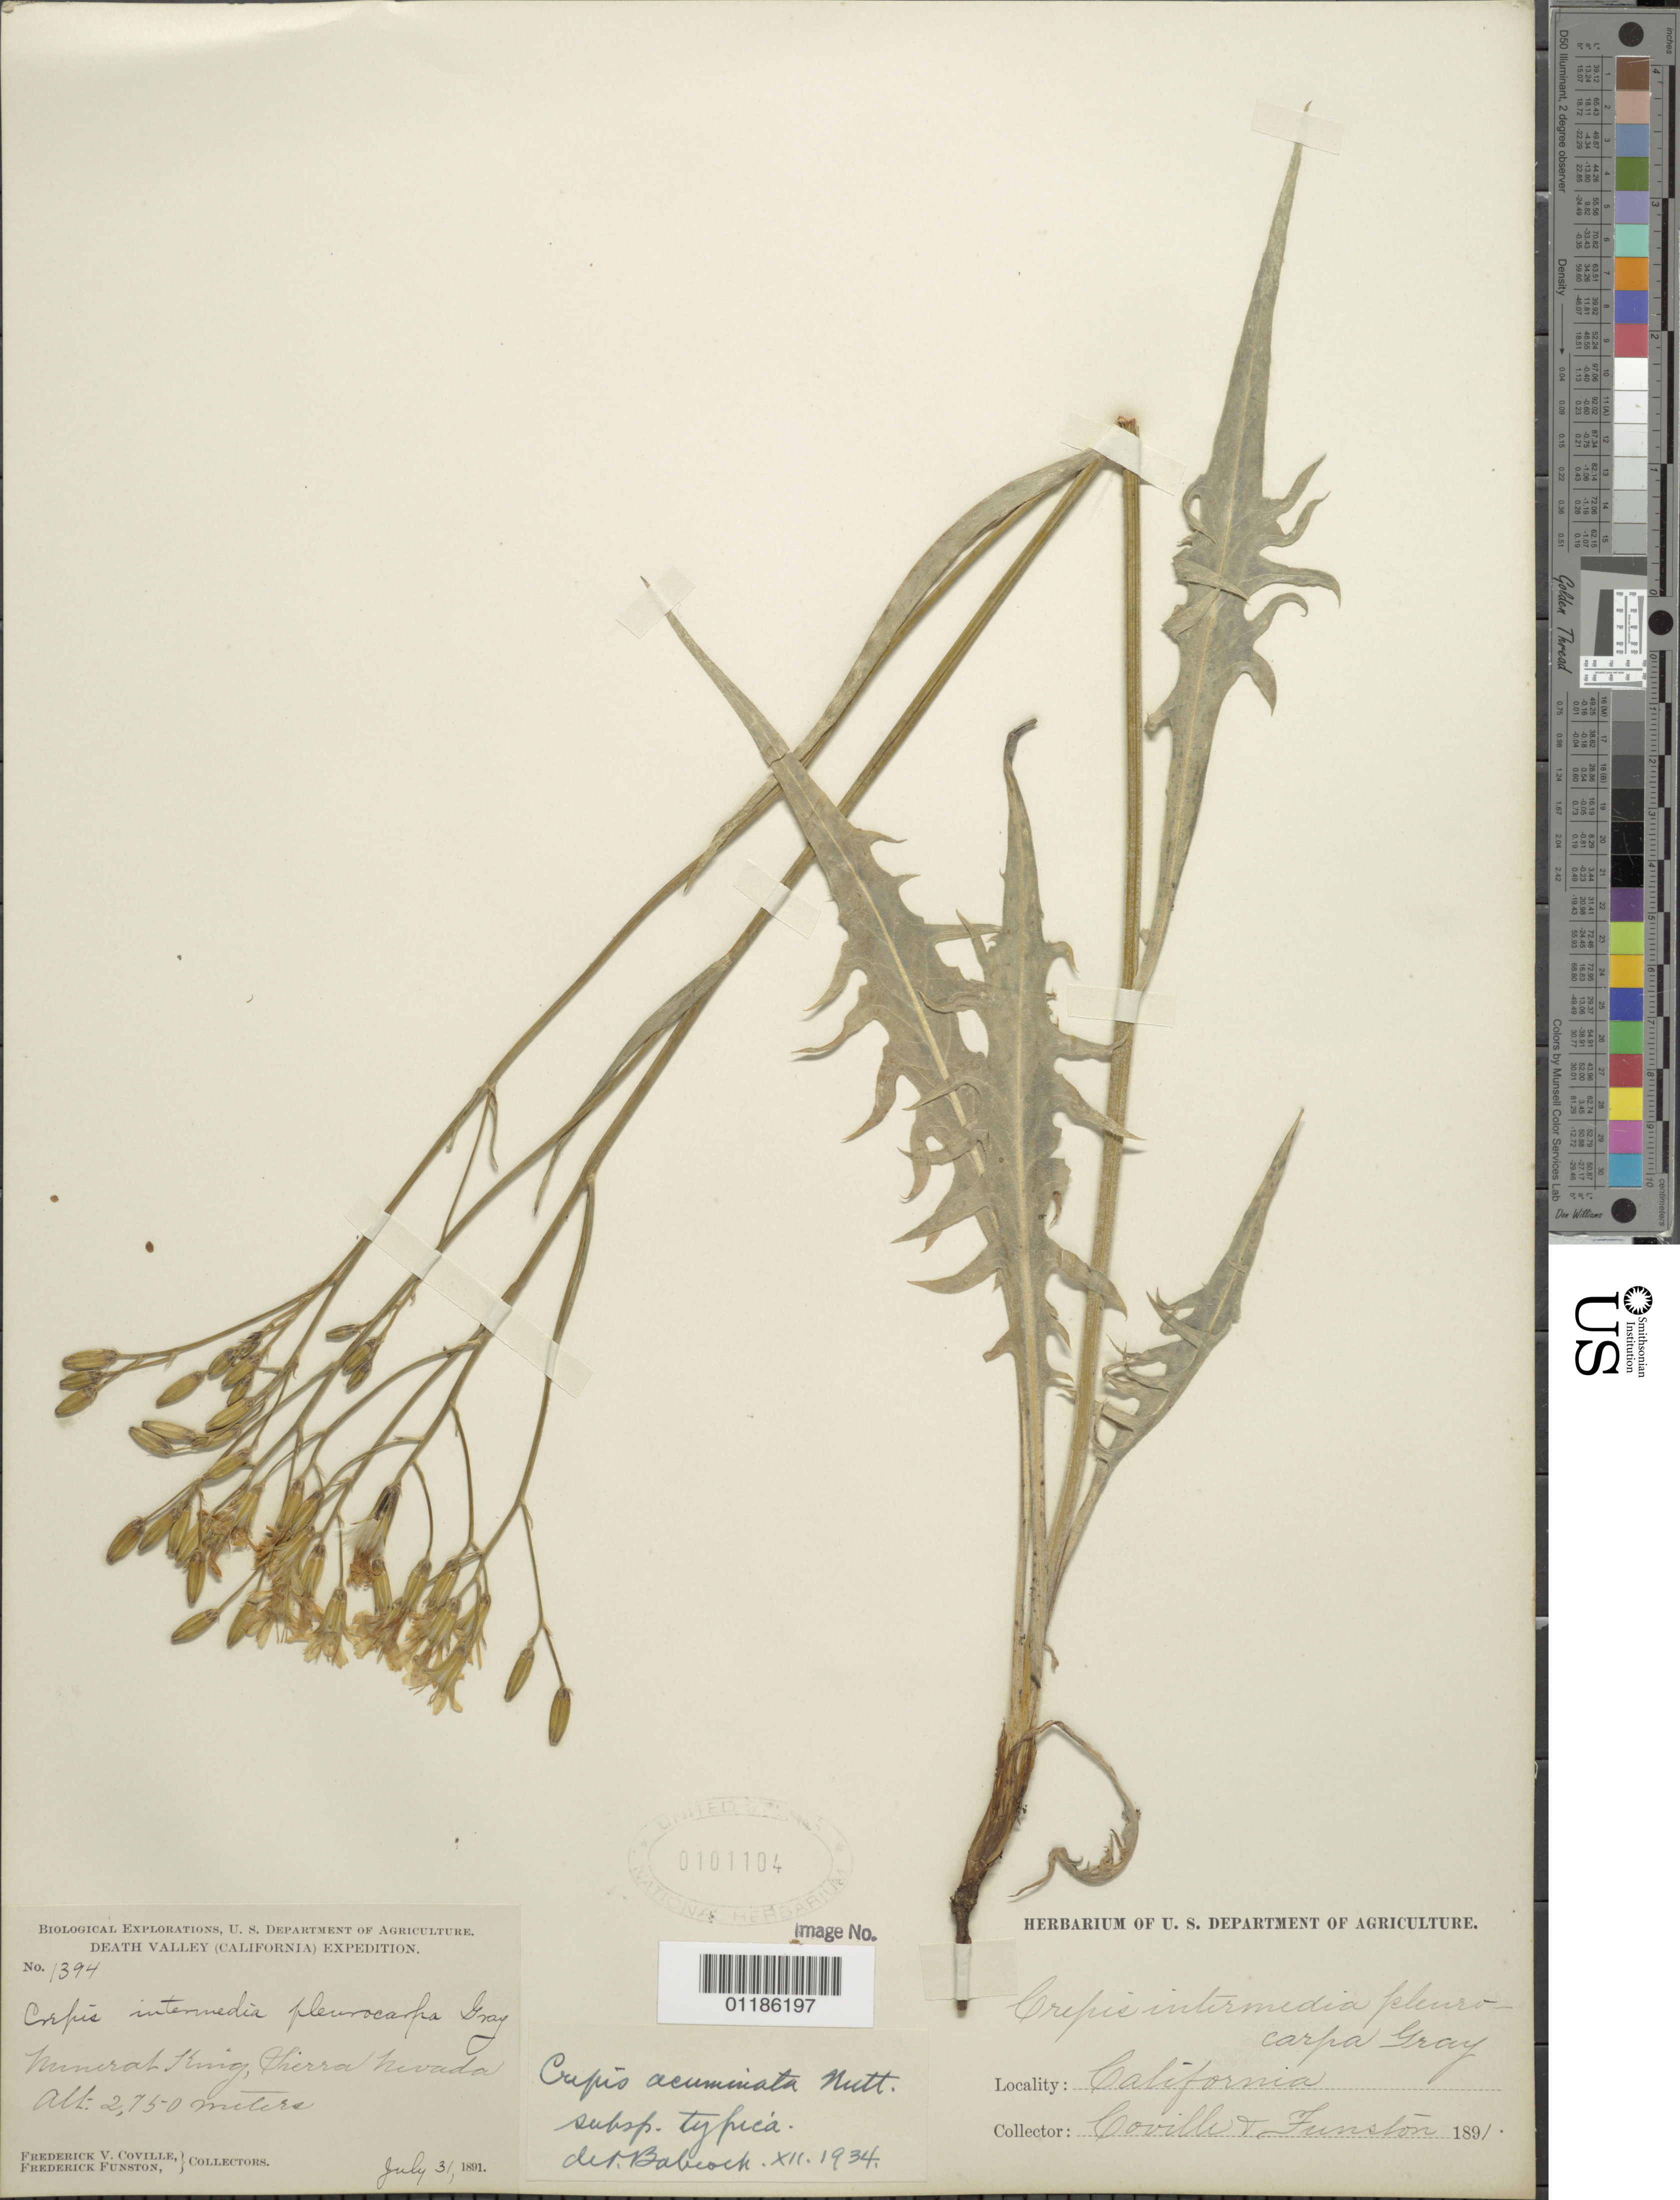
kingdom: Plantae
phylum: Tracheophyta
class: Magnoliopsida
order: Asterales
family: Asteraceae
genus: Crepis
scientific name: Crepis acuminata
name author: Nutt.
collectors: F. V. Coville & F. Funston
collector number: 1394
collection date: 1891-07-31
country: United States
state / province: California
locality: Mineral King, Sierra Nevada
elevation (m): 2750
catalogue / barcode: US 101104